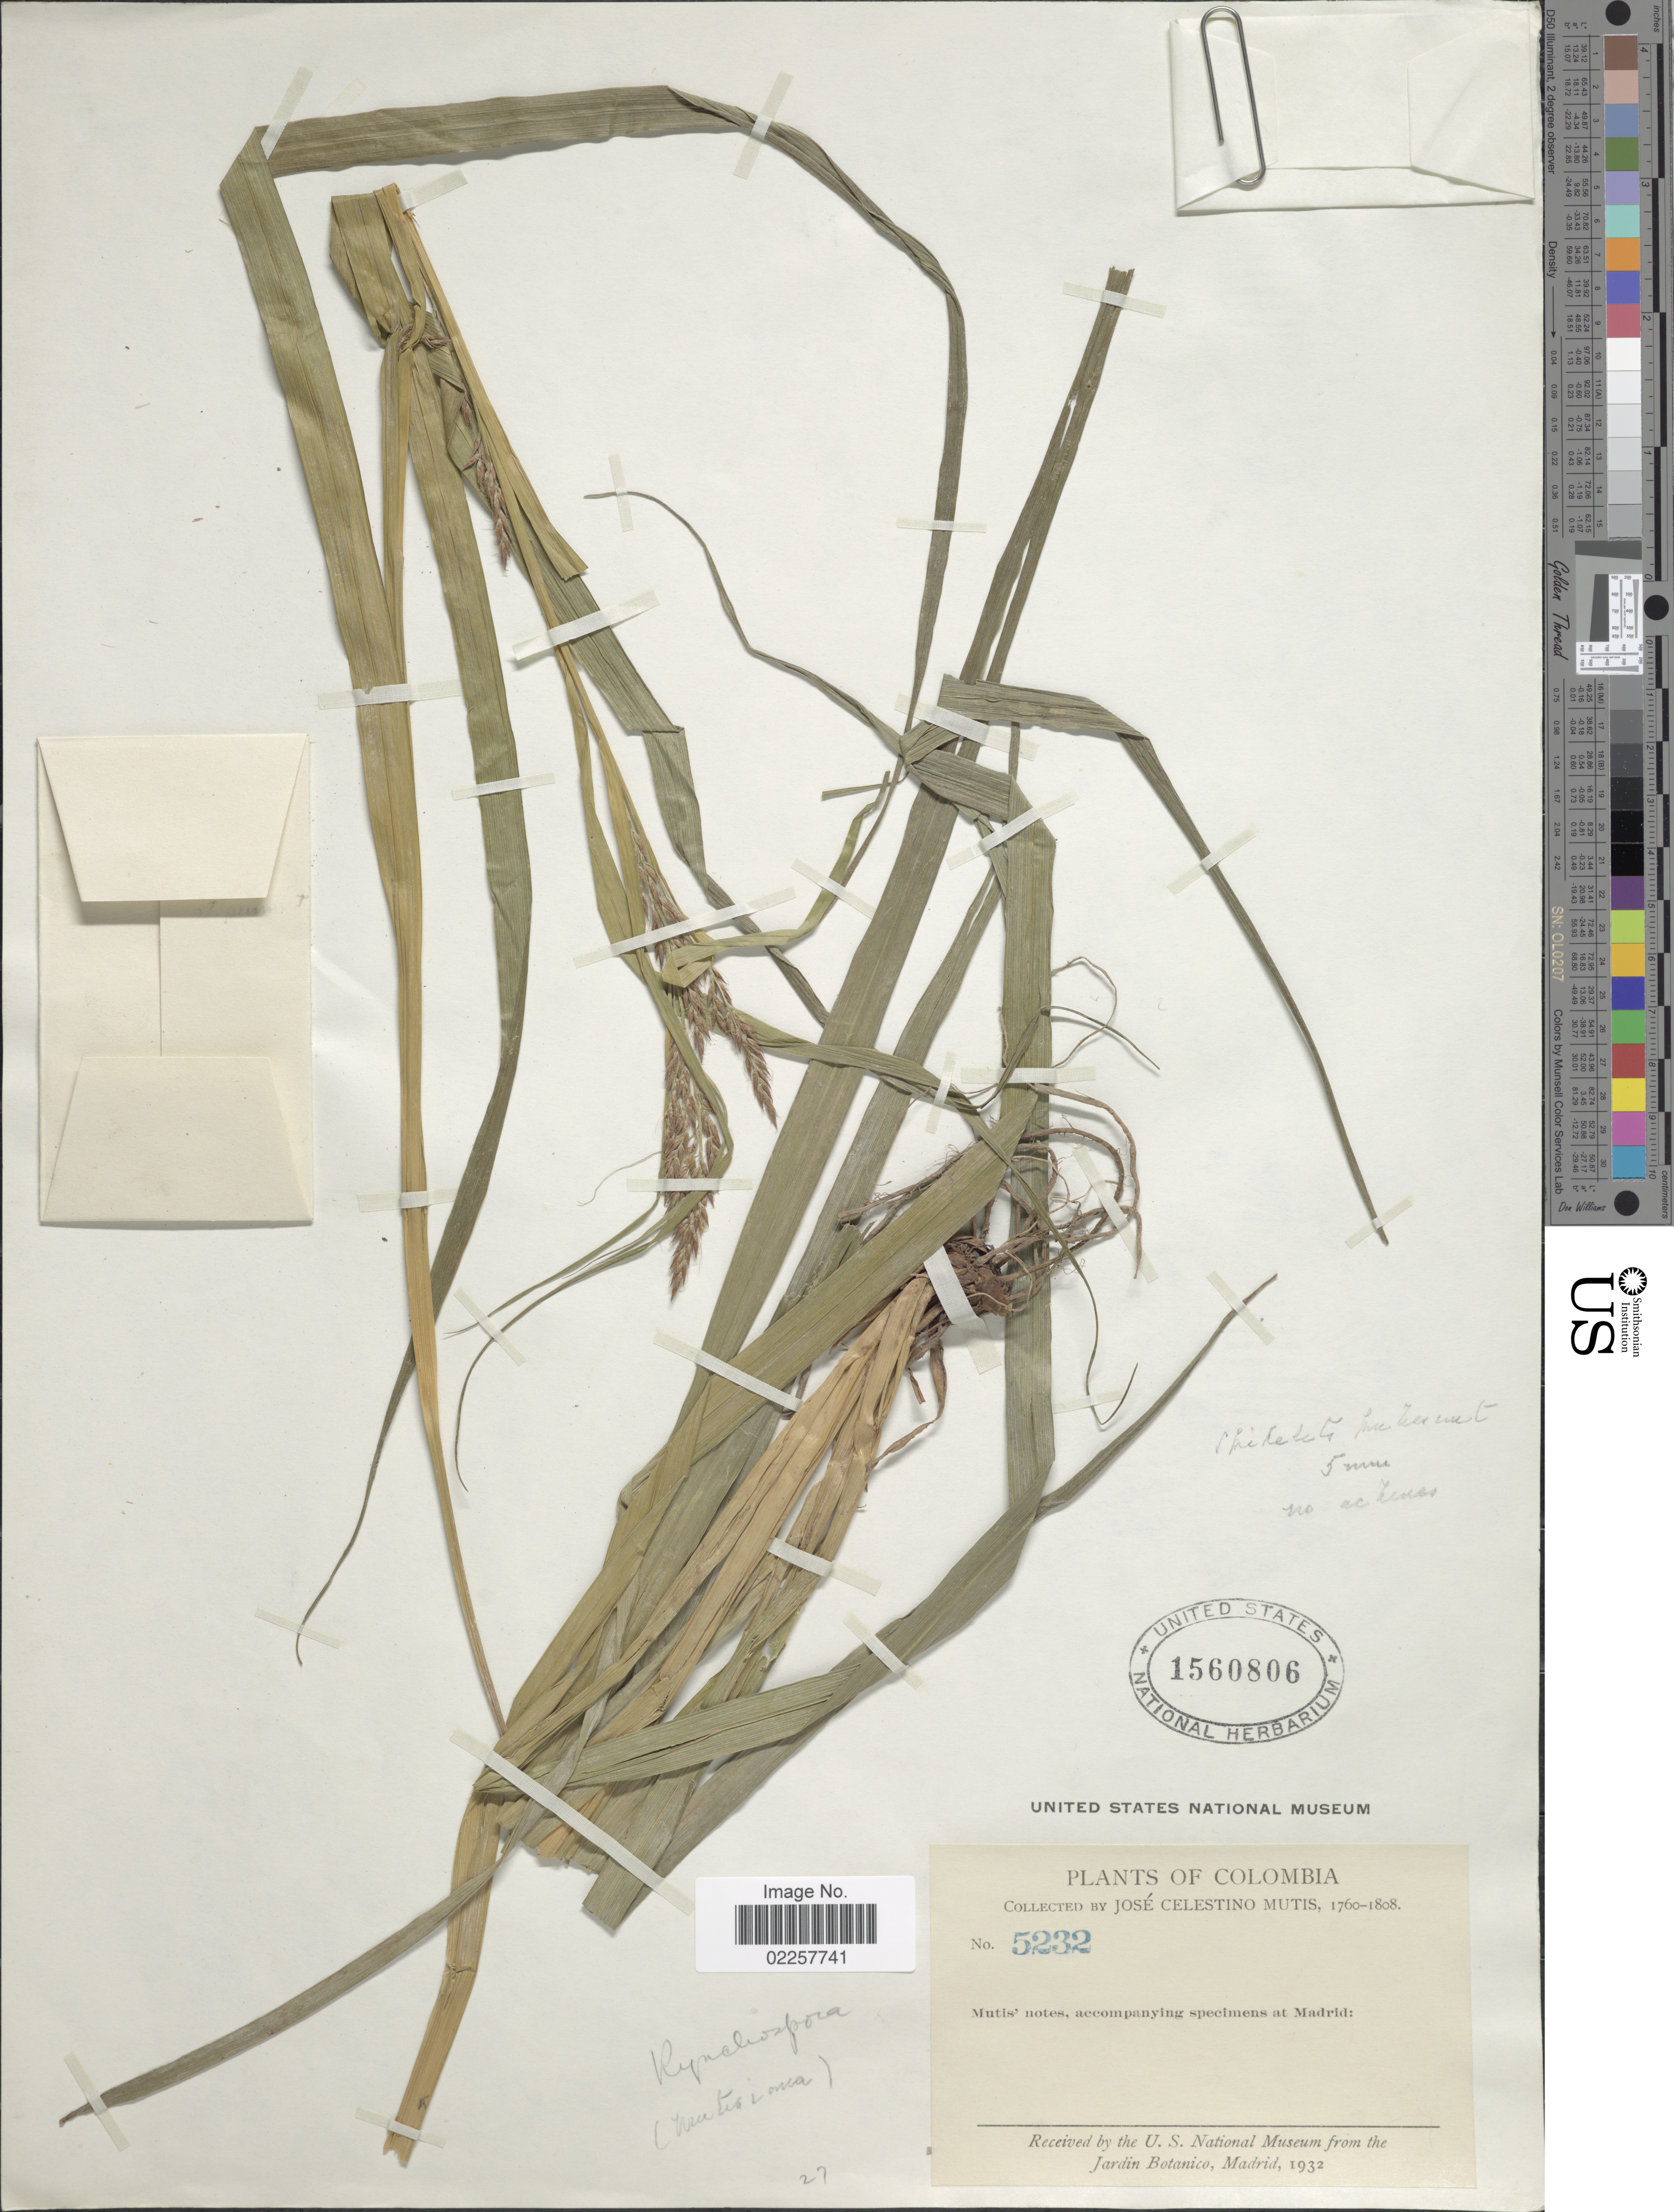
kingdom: Plantae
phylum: Tracheophyta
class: Liliopsida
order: Poales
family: Cyperaceae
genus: Rhynchospora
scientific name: Rhynchospora sp.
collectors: J. C. B. Mutis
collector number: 5232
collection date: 1760/1808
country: Colombia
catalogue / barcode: US 1560806